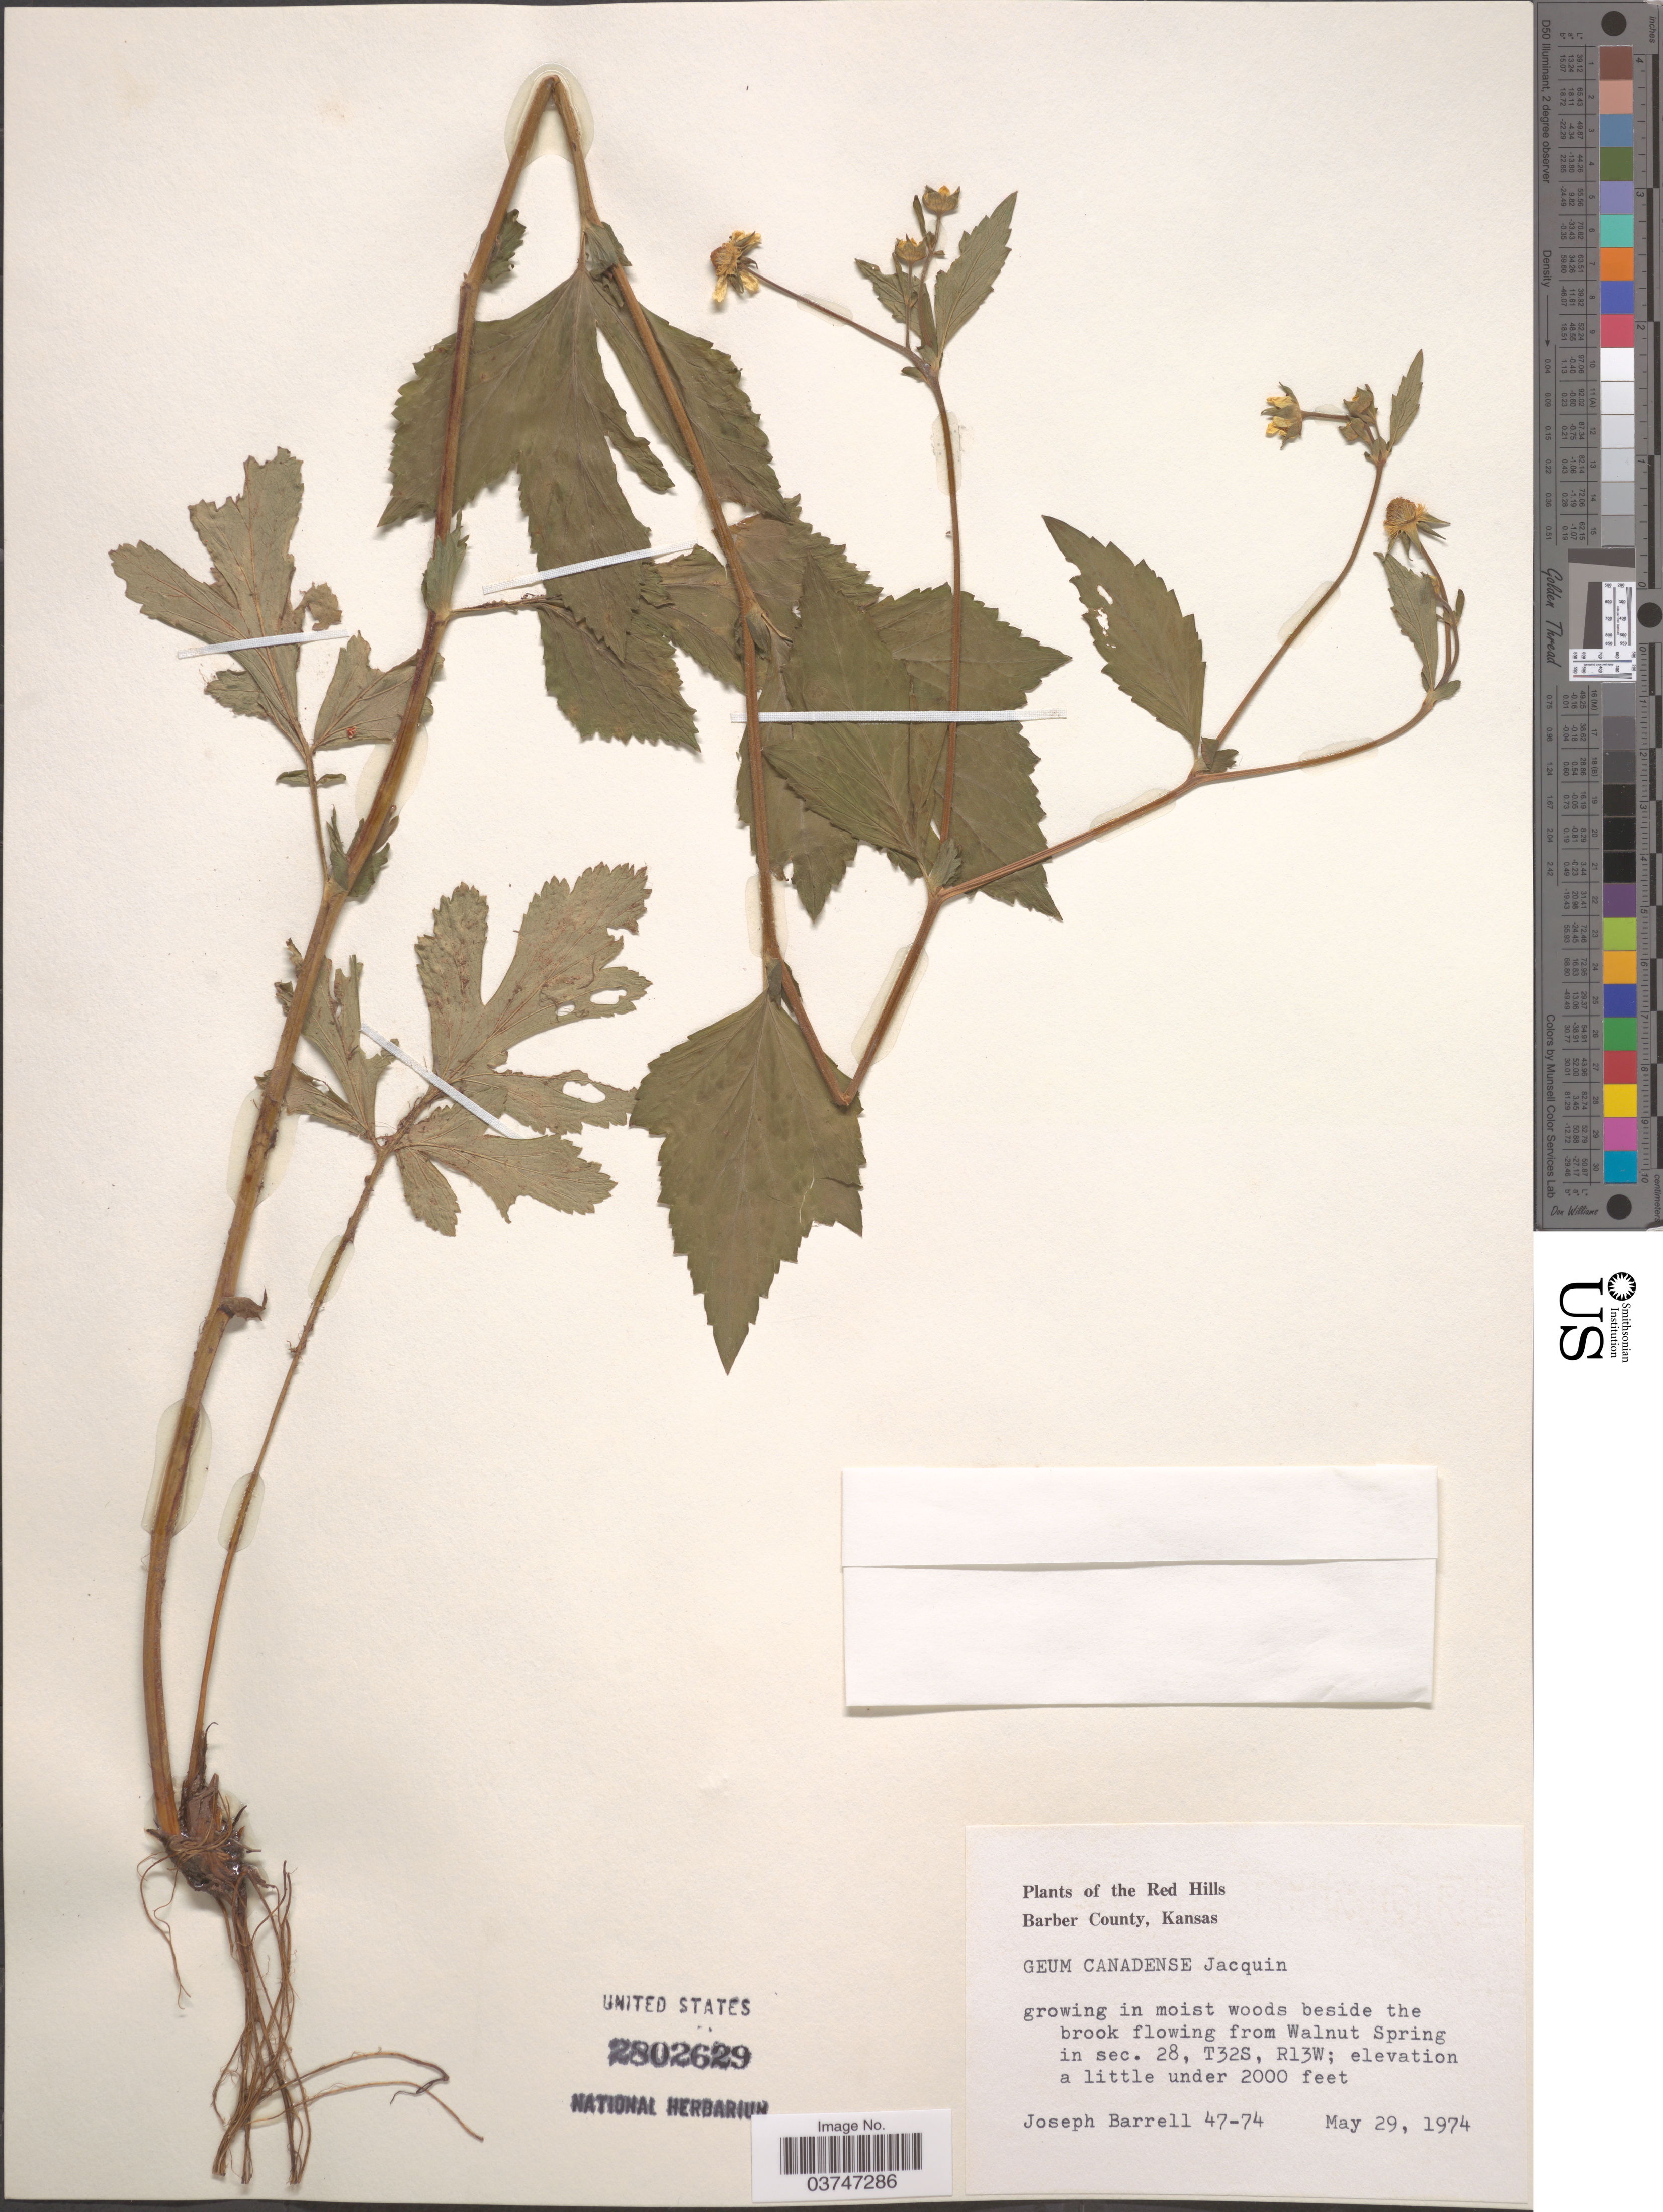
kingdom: Plantae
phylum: Tracheophyta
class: Magnoliopsida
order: Rosales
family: Rosaceae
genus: Geum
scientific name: Geum canadense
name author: Jacq.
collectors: J. Barrell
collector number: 47-74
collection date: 1974-05-29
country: United States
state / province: Kansas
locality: Red Hills. Barber County. beside the brook flowing from Walnut Spring in sec. 28, T32S, R13W.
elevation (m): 610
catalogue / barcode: US 2802629